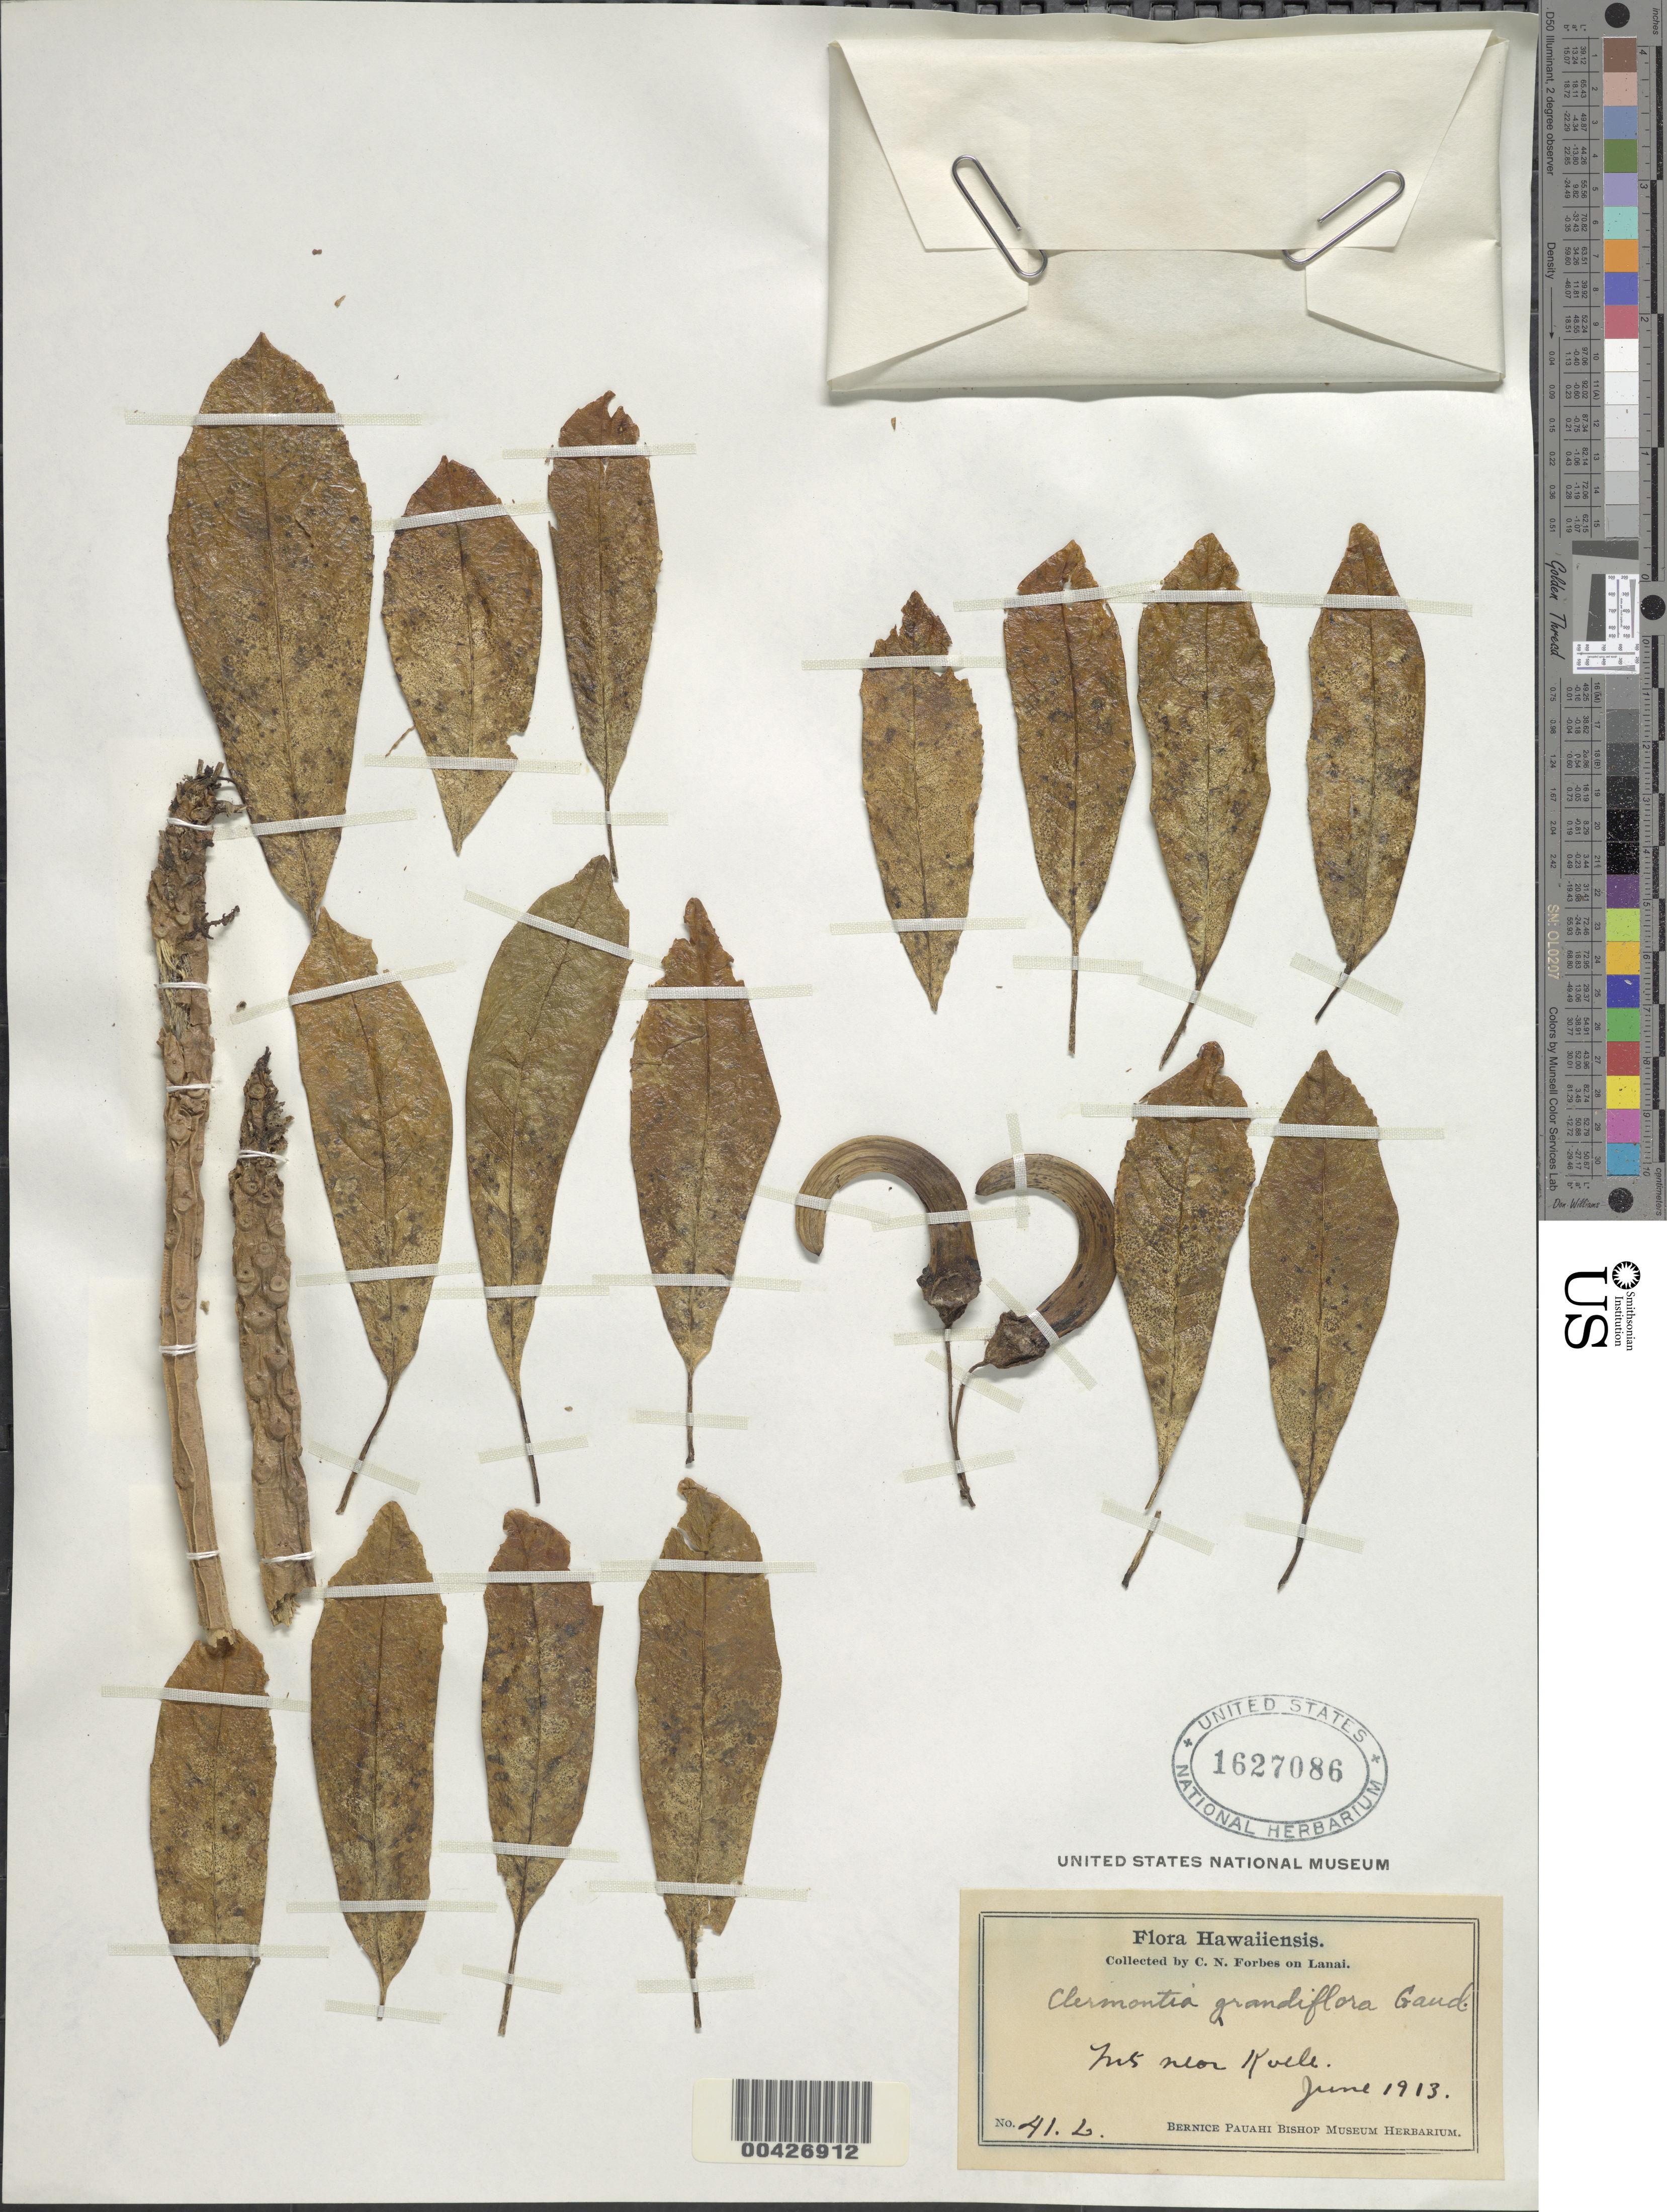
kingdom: Plantae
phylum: Tracheophyta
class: Magnoliopsida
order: Asterales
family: Campanulaceae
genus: Clermontia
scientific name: Clermontia grandiflora subsp. munroi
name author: Gaudich.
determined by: Wagner, W. L., (BOT), Smithsonian Institution - National Museum of Natural History (UNITED STATES)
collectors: C. N. Forbes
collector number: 41.L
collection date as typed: Jun 1913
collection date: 1913-06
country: United States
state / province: Hawaii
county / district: Maui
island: Lana'i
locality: Mountain near Koele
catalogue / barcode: US 1627086